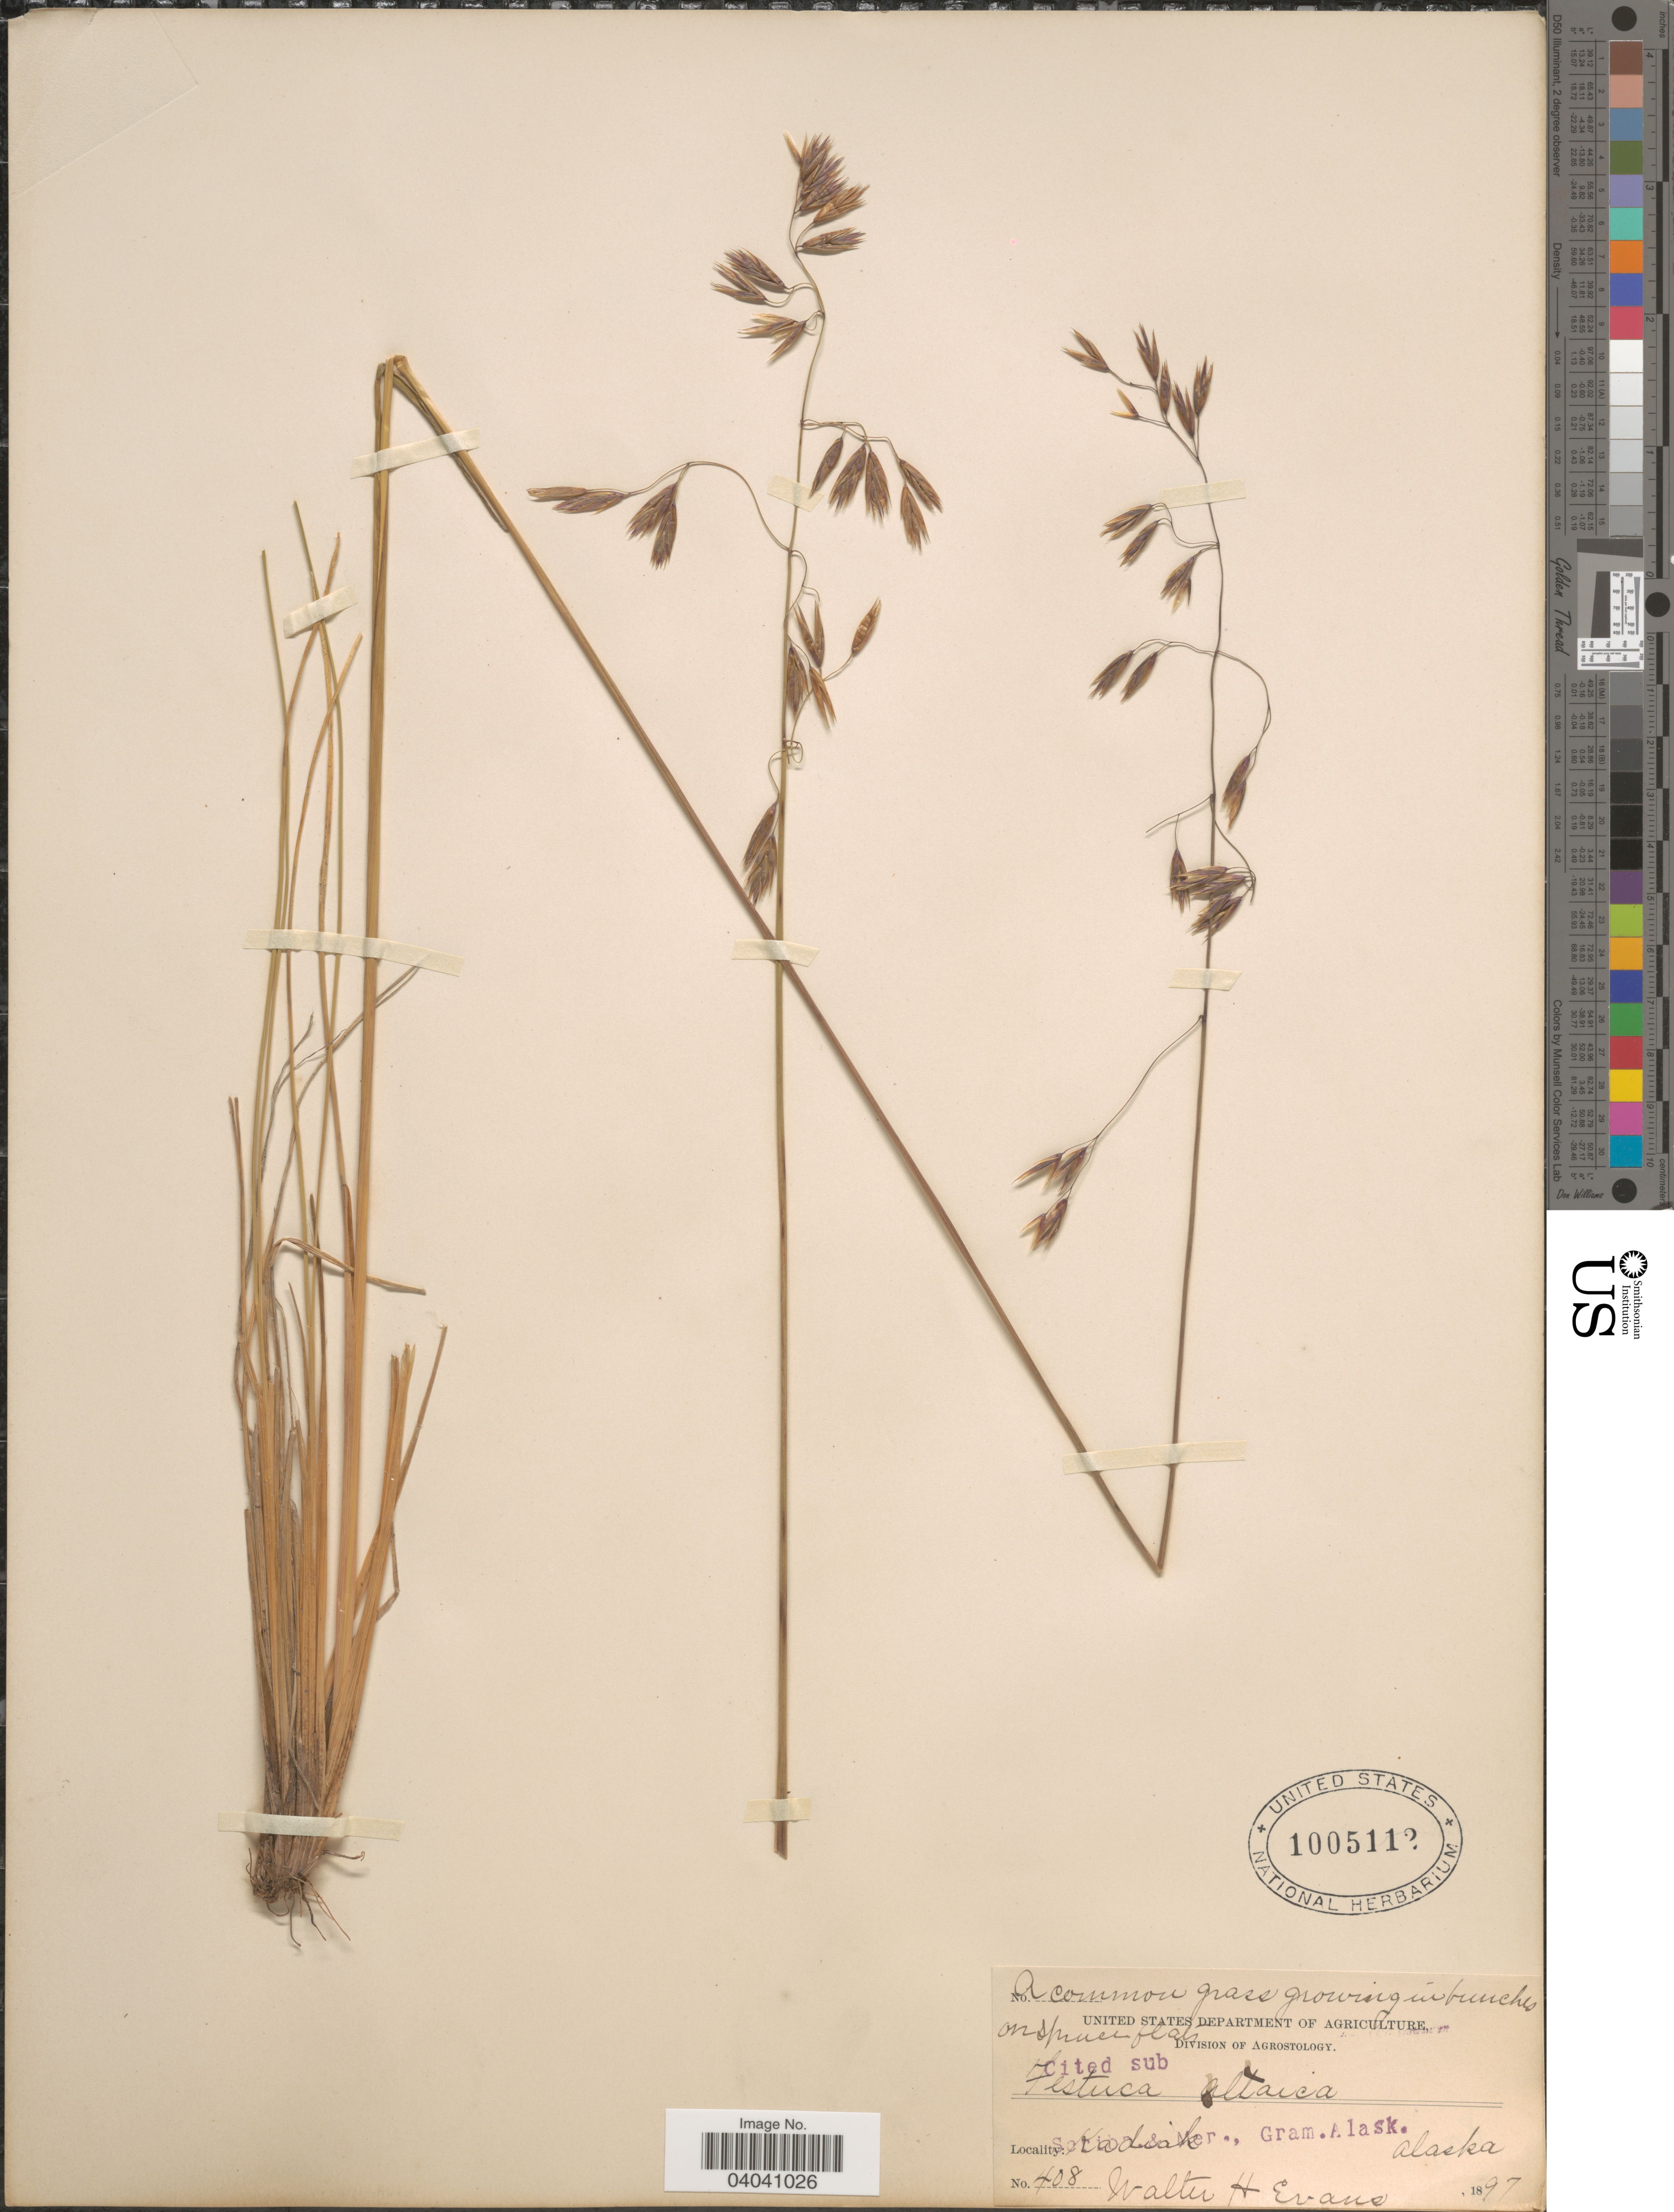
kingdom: Plantae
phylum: Tracheophyta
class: Liliopsida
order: Poales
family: Poaceae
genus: Festuca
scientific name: Festuca altaica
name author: Trin.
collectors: W. H. Evans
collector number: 408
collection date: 1897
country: United States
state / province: Alaska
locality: Kodiak.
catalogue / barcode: US 1005112